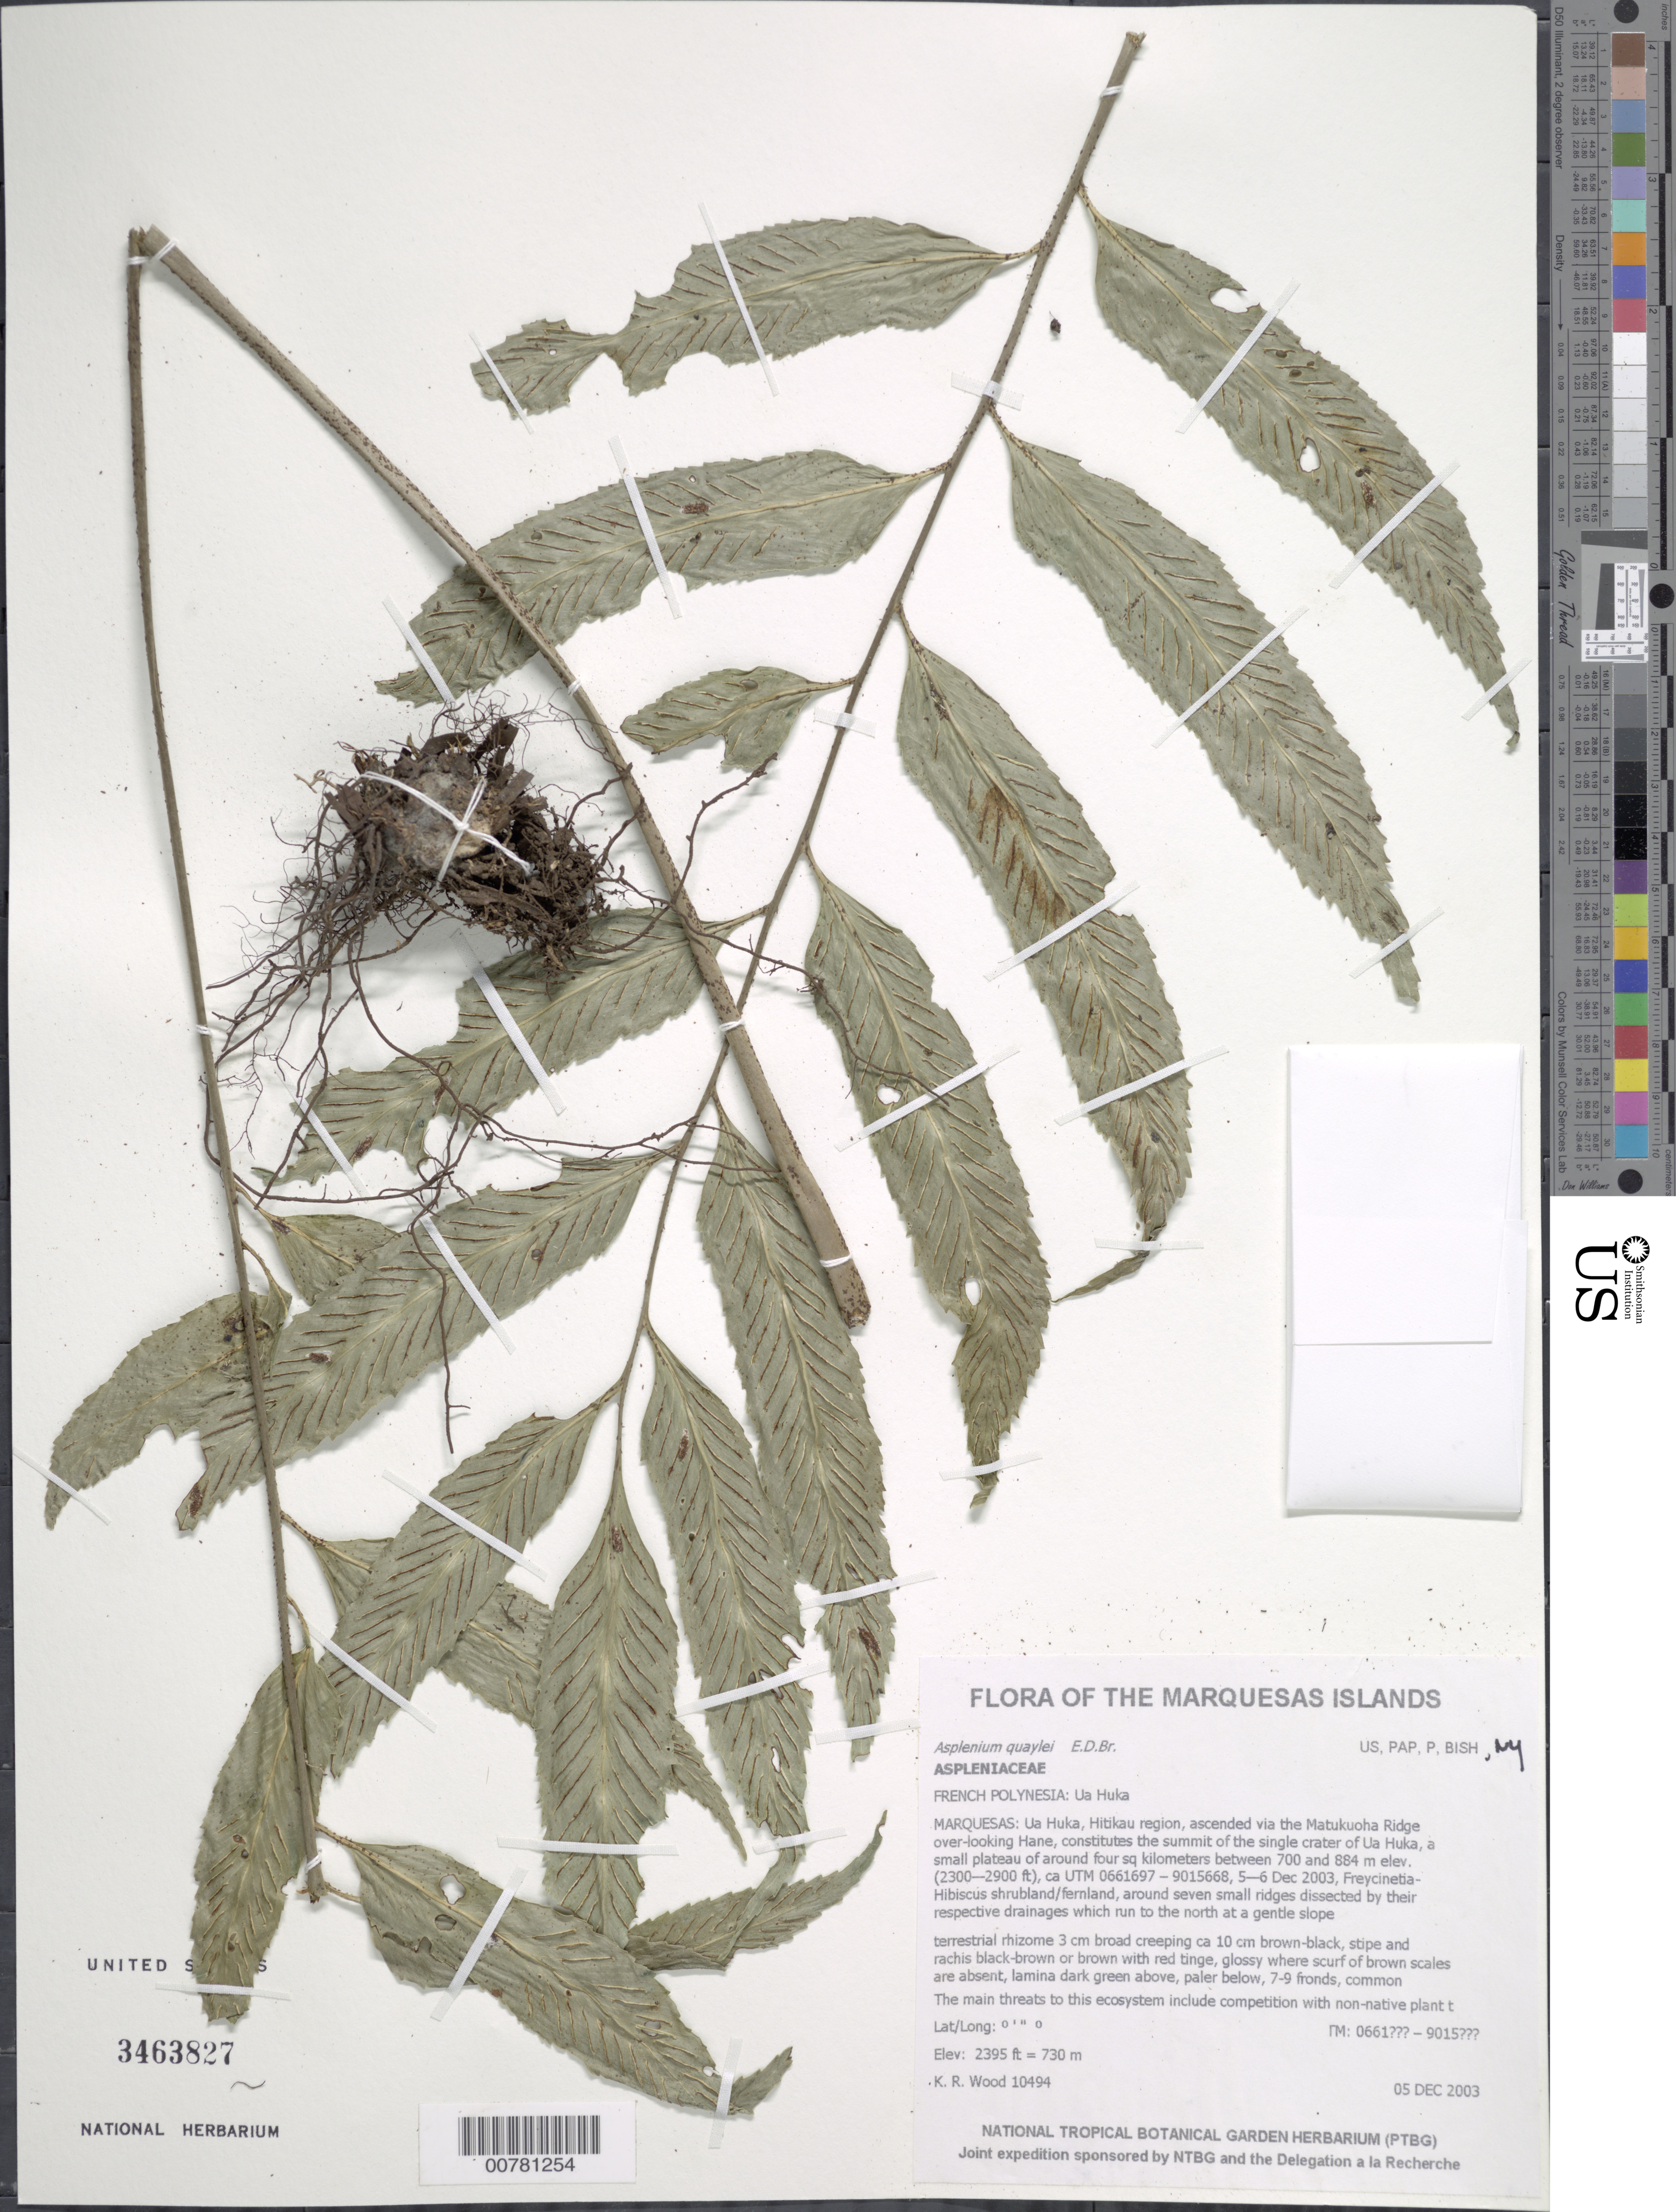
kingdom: Plantae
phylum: Tracheophyta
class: Polypodiopsida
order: Polypodiales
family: Aspleniaceae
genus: Asplenium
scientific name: Asplenium quaylei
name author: E.D. Br.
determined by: Lorence, David H., (PTBG), National Tropical Botanical Garden (UNITED STATES)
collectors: K. R. Wood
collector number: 10494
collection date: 2003-12-05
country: French Polynesia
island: Ua Huka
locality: Hitikau region, ascended via the Matukuoha Ridge over-looking Hane, constitutes the summit of the single crater of Ua Huka, a small plateau of around four sq kilometers between 700 and 884 m elev. (2300-2900 ft)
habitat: Freycinetia - Hibiscus shrubland/fernland, around seven small ridges dissected by their respective drainages which run to the north at a gentle slope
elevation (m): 730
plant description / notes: Competition with non-native plant taxa or animals that could make their way up from the lower regions. The area should be biologically monitored periodically for any such threats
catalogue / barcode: US 3463827